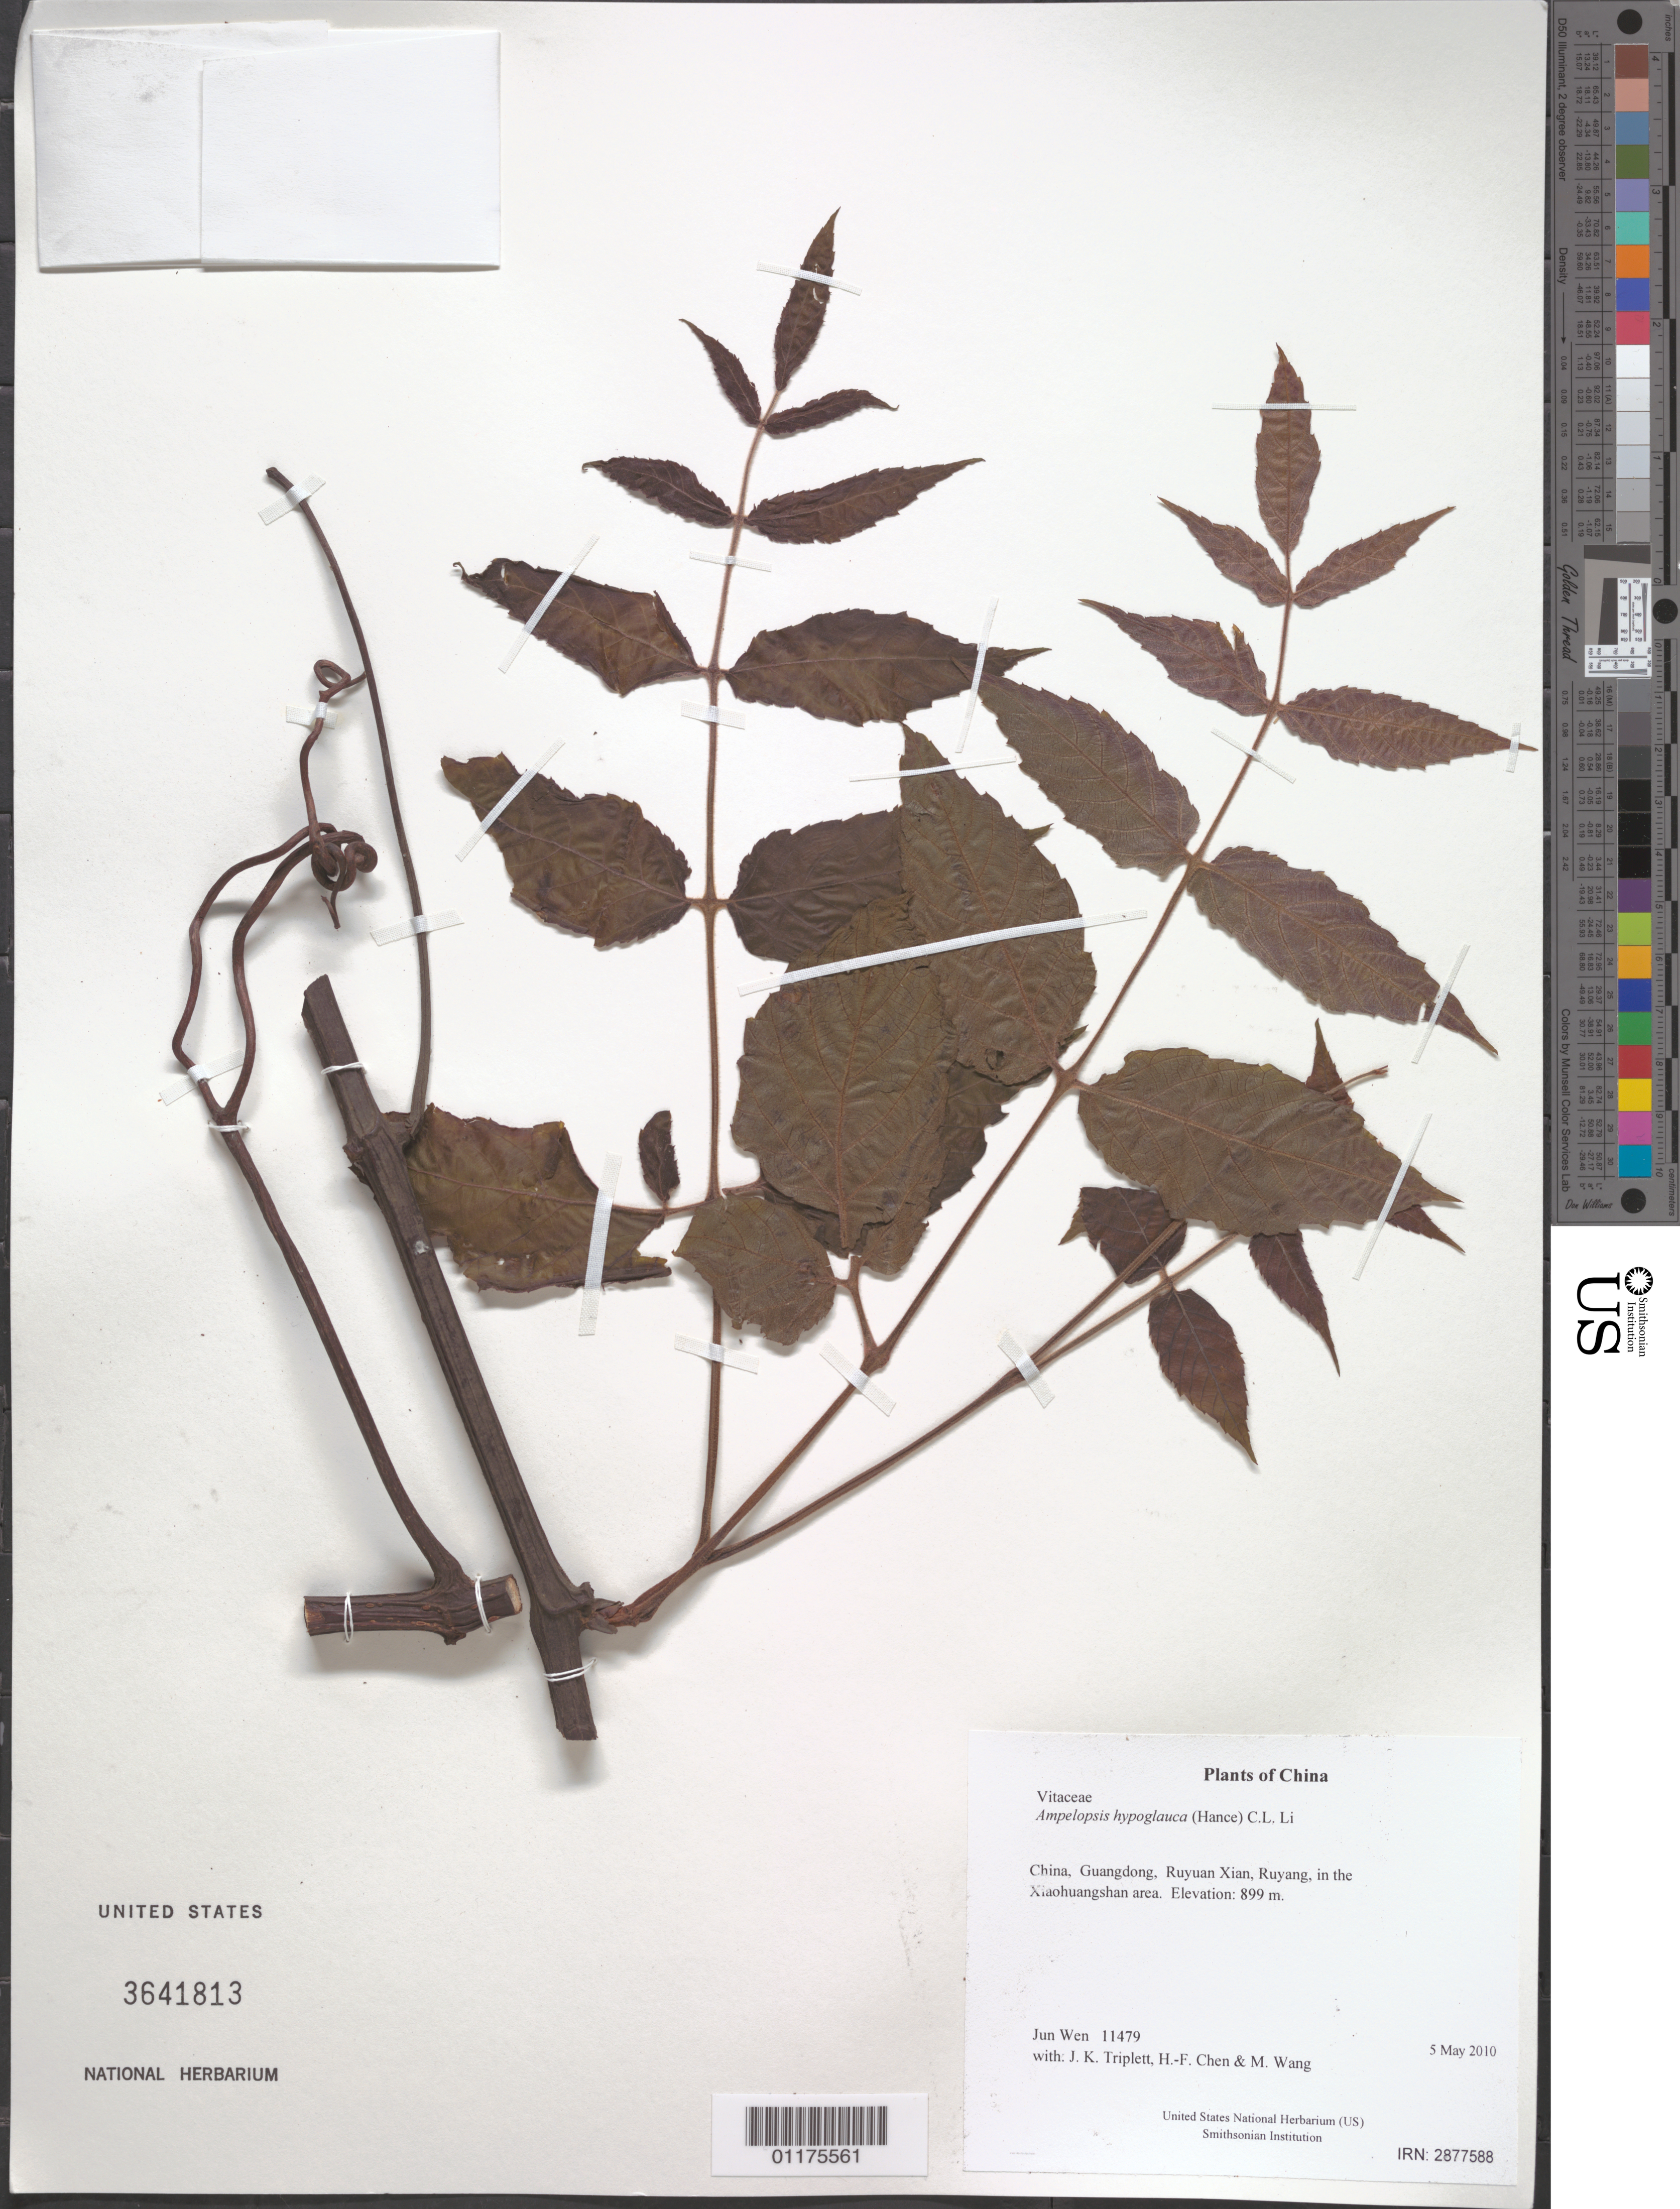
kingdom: Plantae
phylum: Tracheophyta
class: Magnoliopsida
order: Vitales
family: Vitaceae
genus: Ampelopsis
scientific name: Ampelopsis hypoglauca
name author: (Hance) C.L. Li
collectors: J. Wen, J. K. Triplett, H.-F. Chen & M. Wang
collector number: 11479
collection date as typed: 5 May 2010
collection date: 2010-05-05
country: China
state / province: Guangdong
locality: Ruyuan Xian, Ruyang, in the Xiaohuangshan area.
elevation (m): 899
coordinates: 24 54.721 N, 113 02.326 E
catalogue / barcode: US 3641813